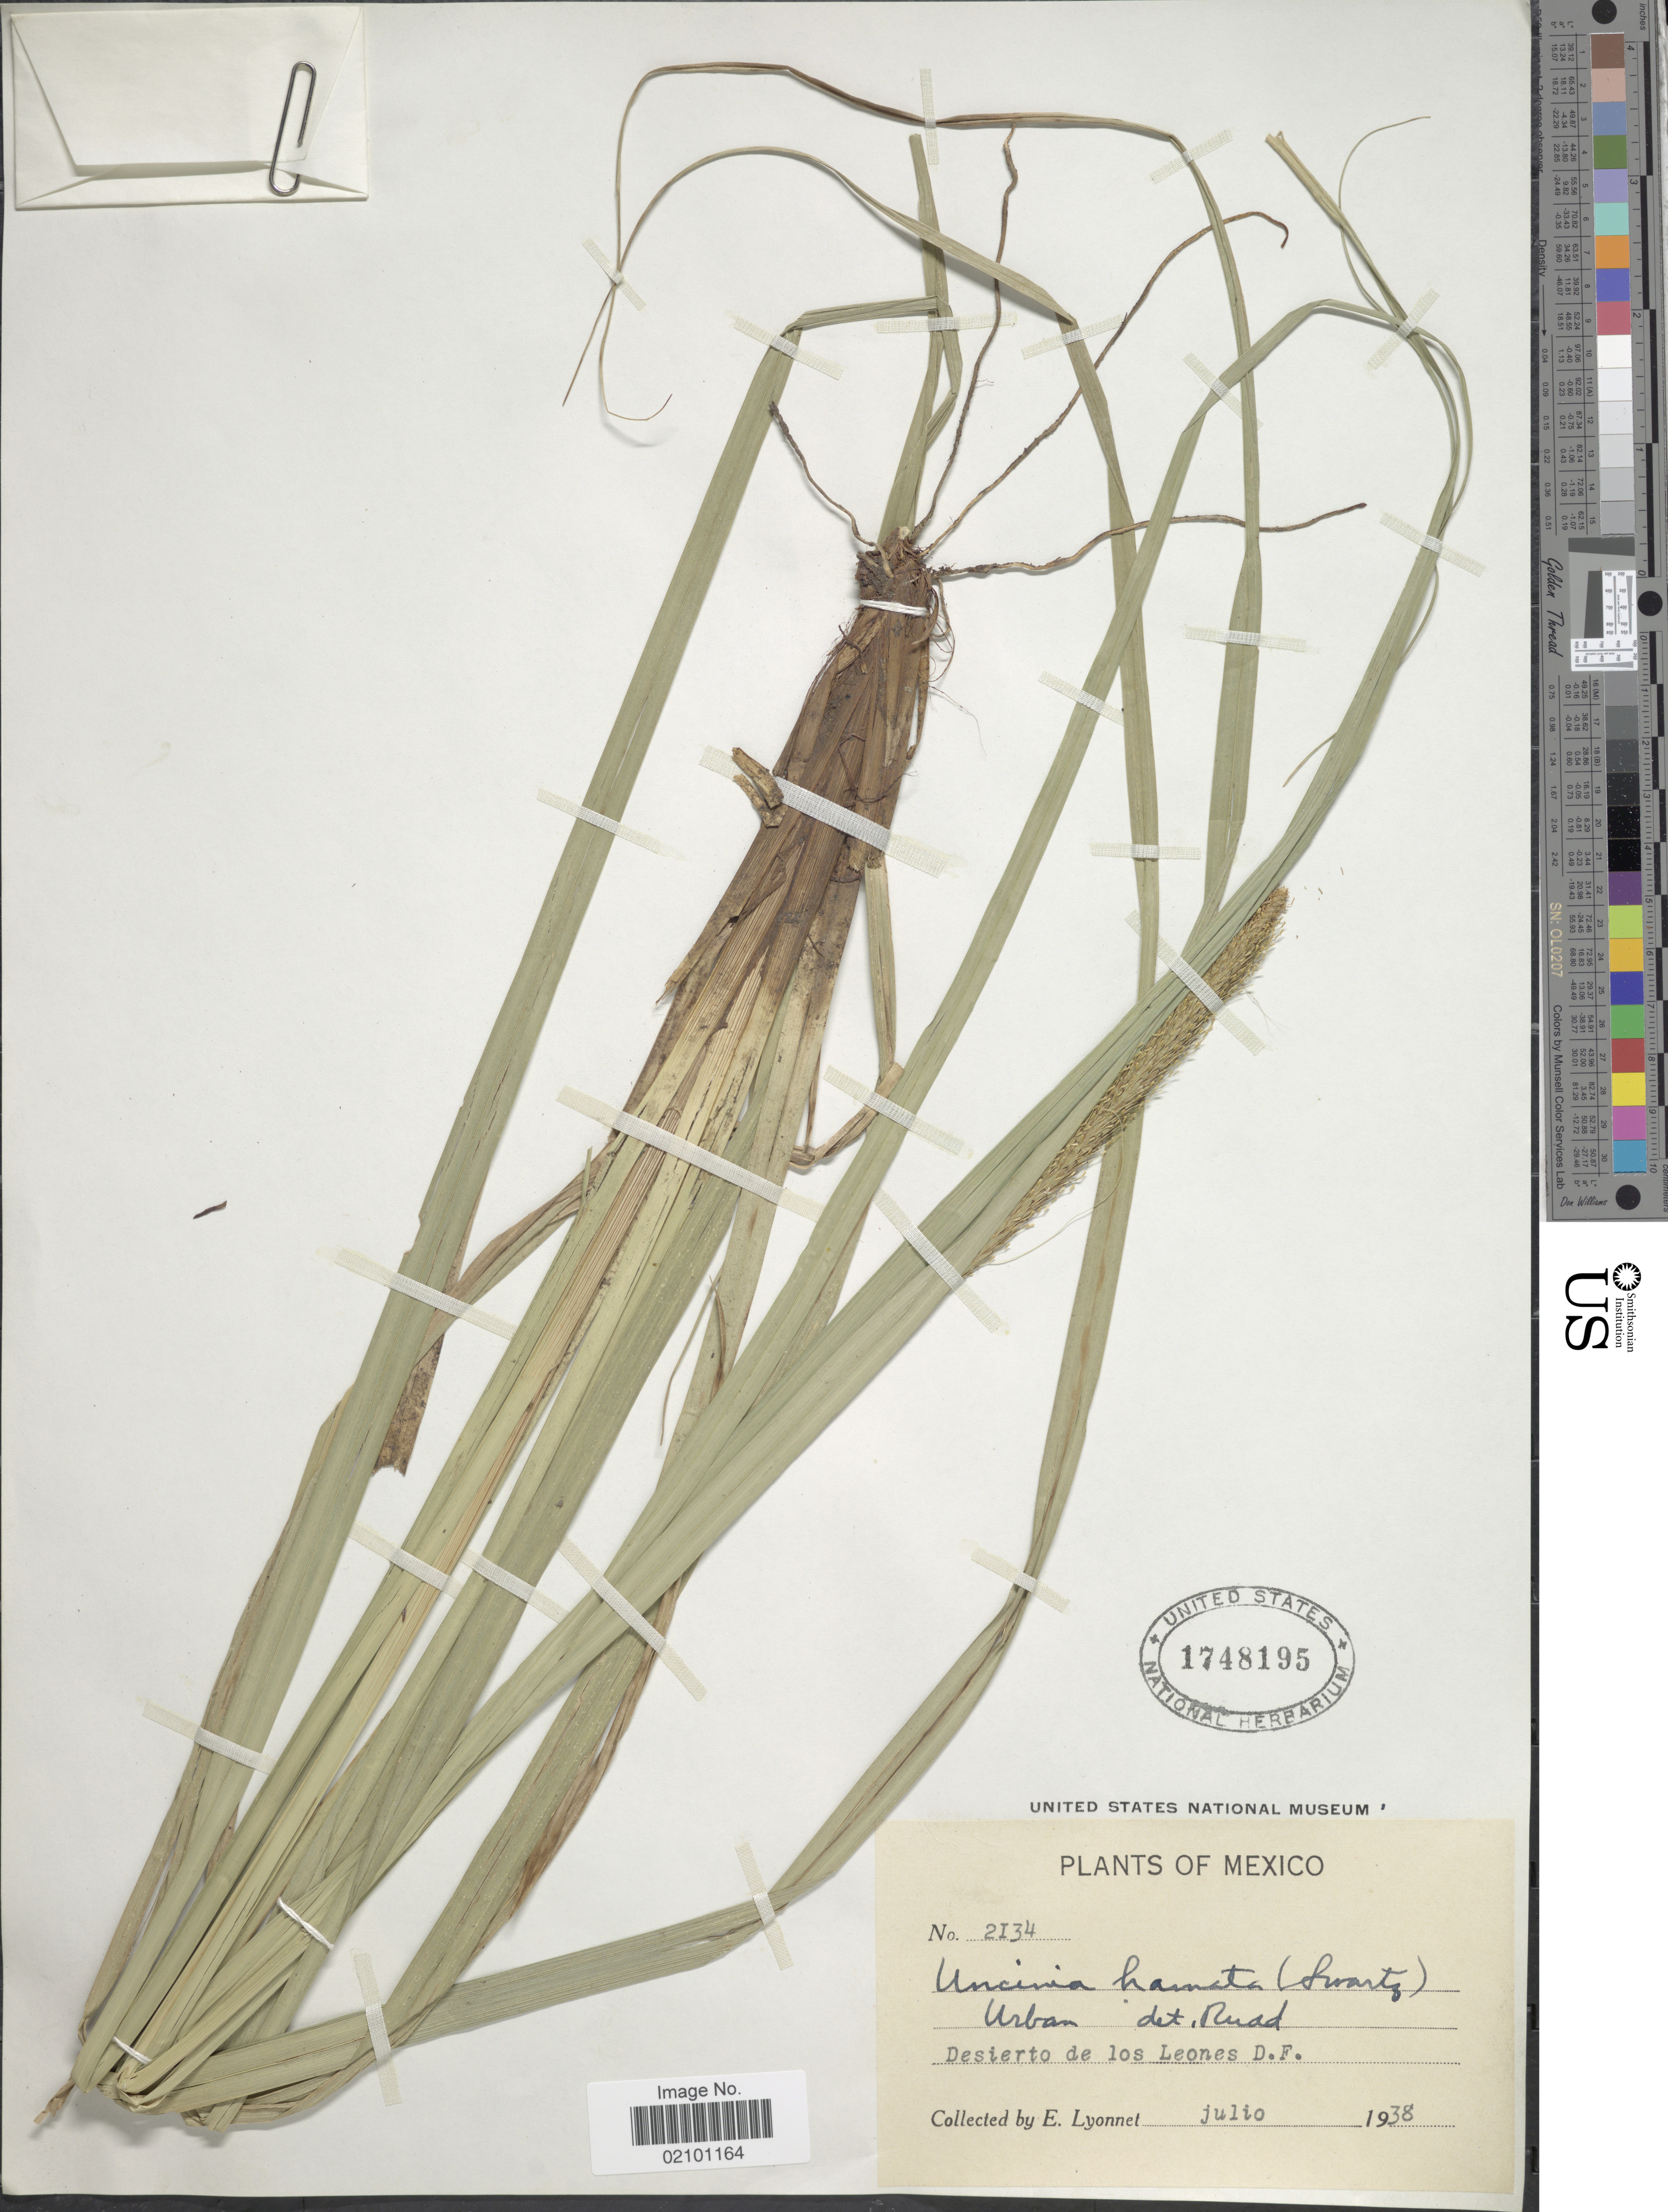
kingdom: Plantae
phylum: Tracheophyta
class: Liliopsida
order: Poales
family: Cyperaceae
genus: Carex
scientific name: Carex phleoides subsp. koyamae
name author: (Gómez-Laur.) Jim.Mejías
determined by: Jimnéz-Mejias, Pedro, (UPOS), Universidad Pablo de Olavide (SPAIN)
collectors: E. Lyonnet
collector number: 2134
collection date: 1938-07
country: Mexico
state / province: Distrito Federal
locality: Desierto de los Leones, D.F.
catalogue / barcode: US 1748195